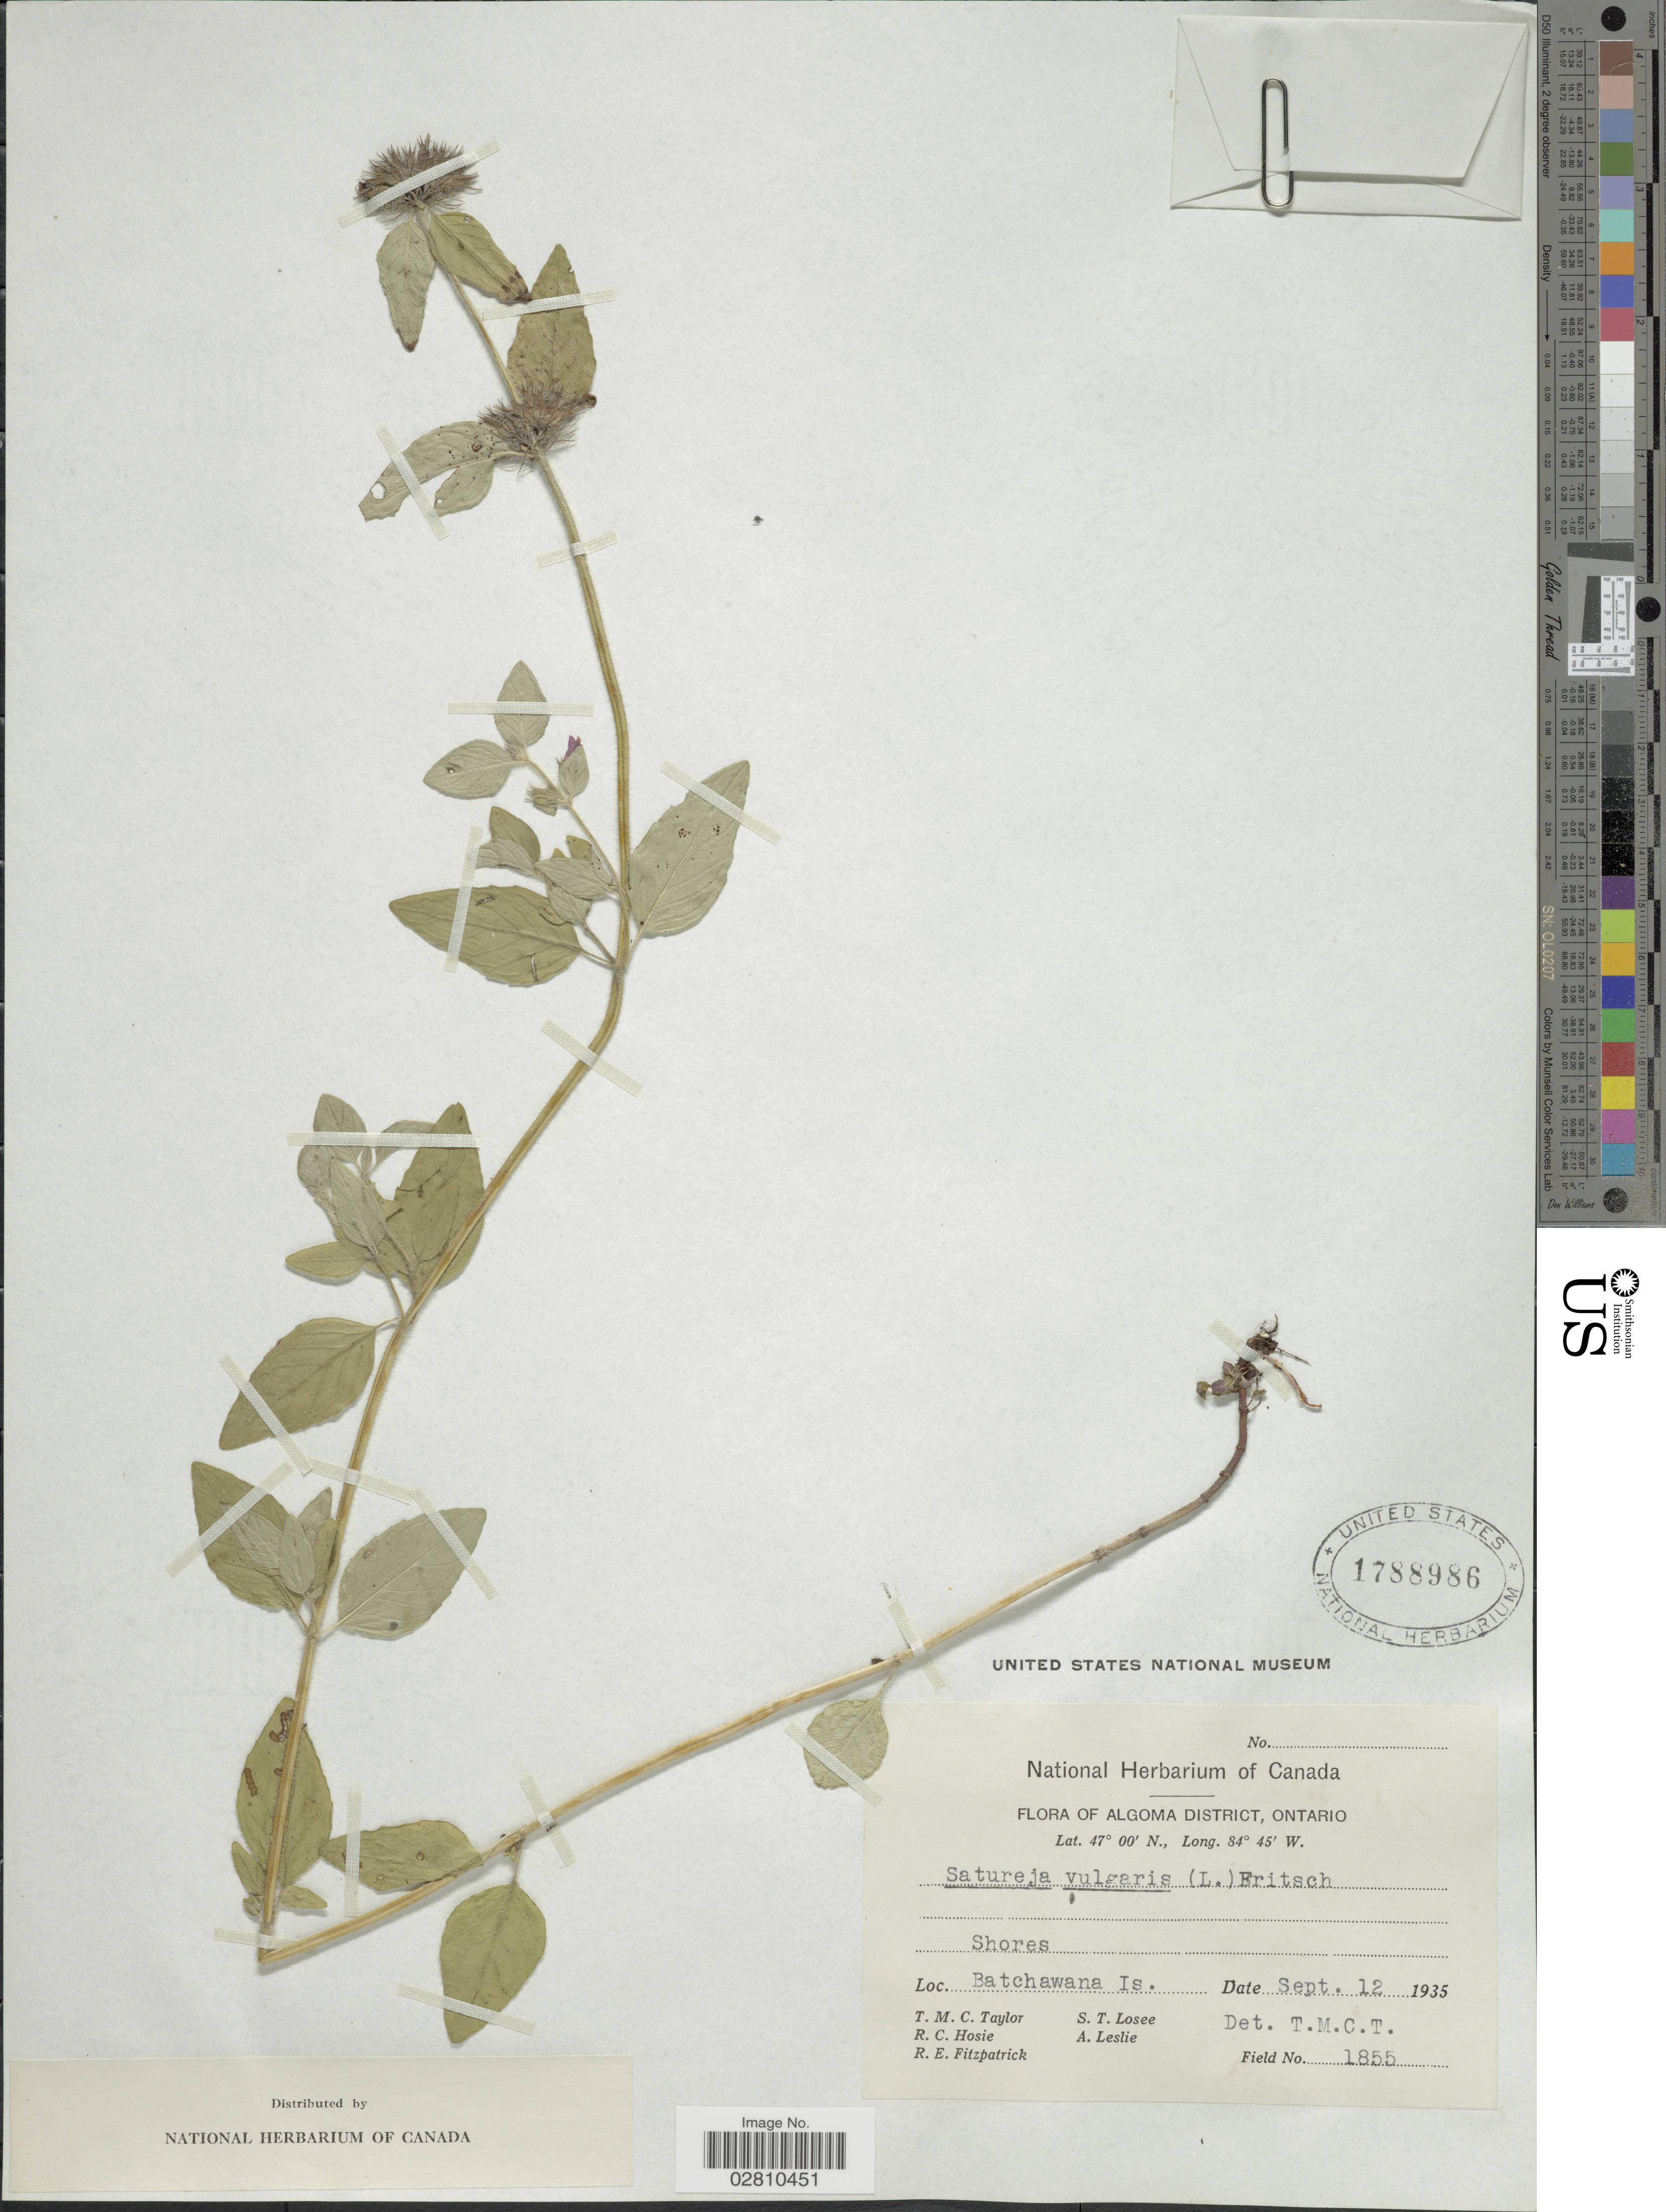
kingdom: Plantae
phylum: Tracheophyta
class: Magnoliopsida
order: Lamiales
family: Lamiaceae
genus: Clinopodium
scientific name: Clinopodium vulgare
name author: L.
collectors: T. M. C. Taylor, R. Hosie, R. Fitzpatrick, S. Losee & A. Leslie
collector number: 1855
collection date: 1935-09-12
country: Canada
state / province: Ontario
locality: Algoma District. Shores. Batchawana Is.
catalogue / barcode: US 1788986